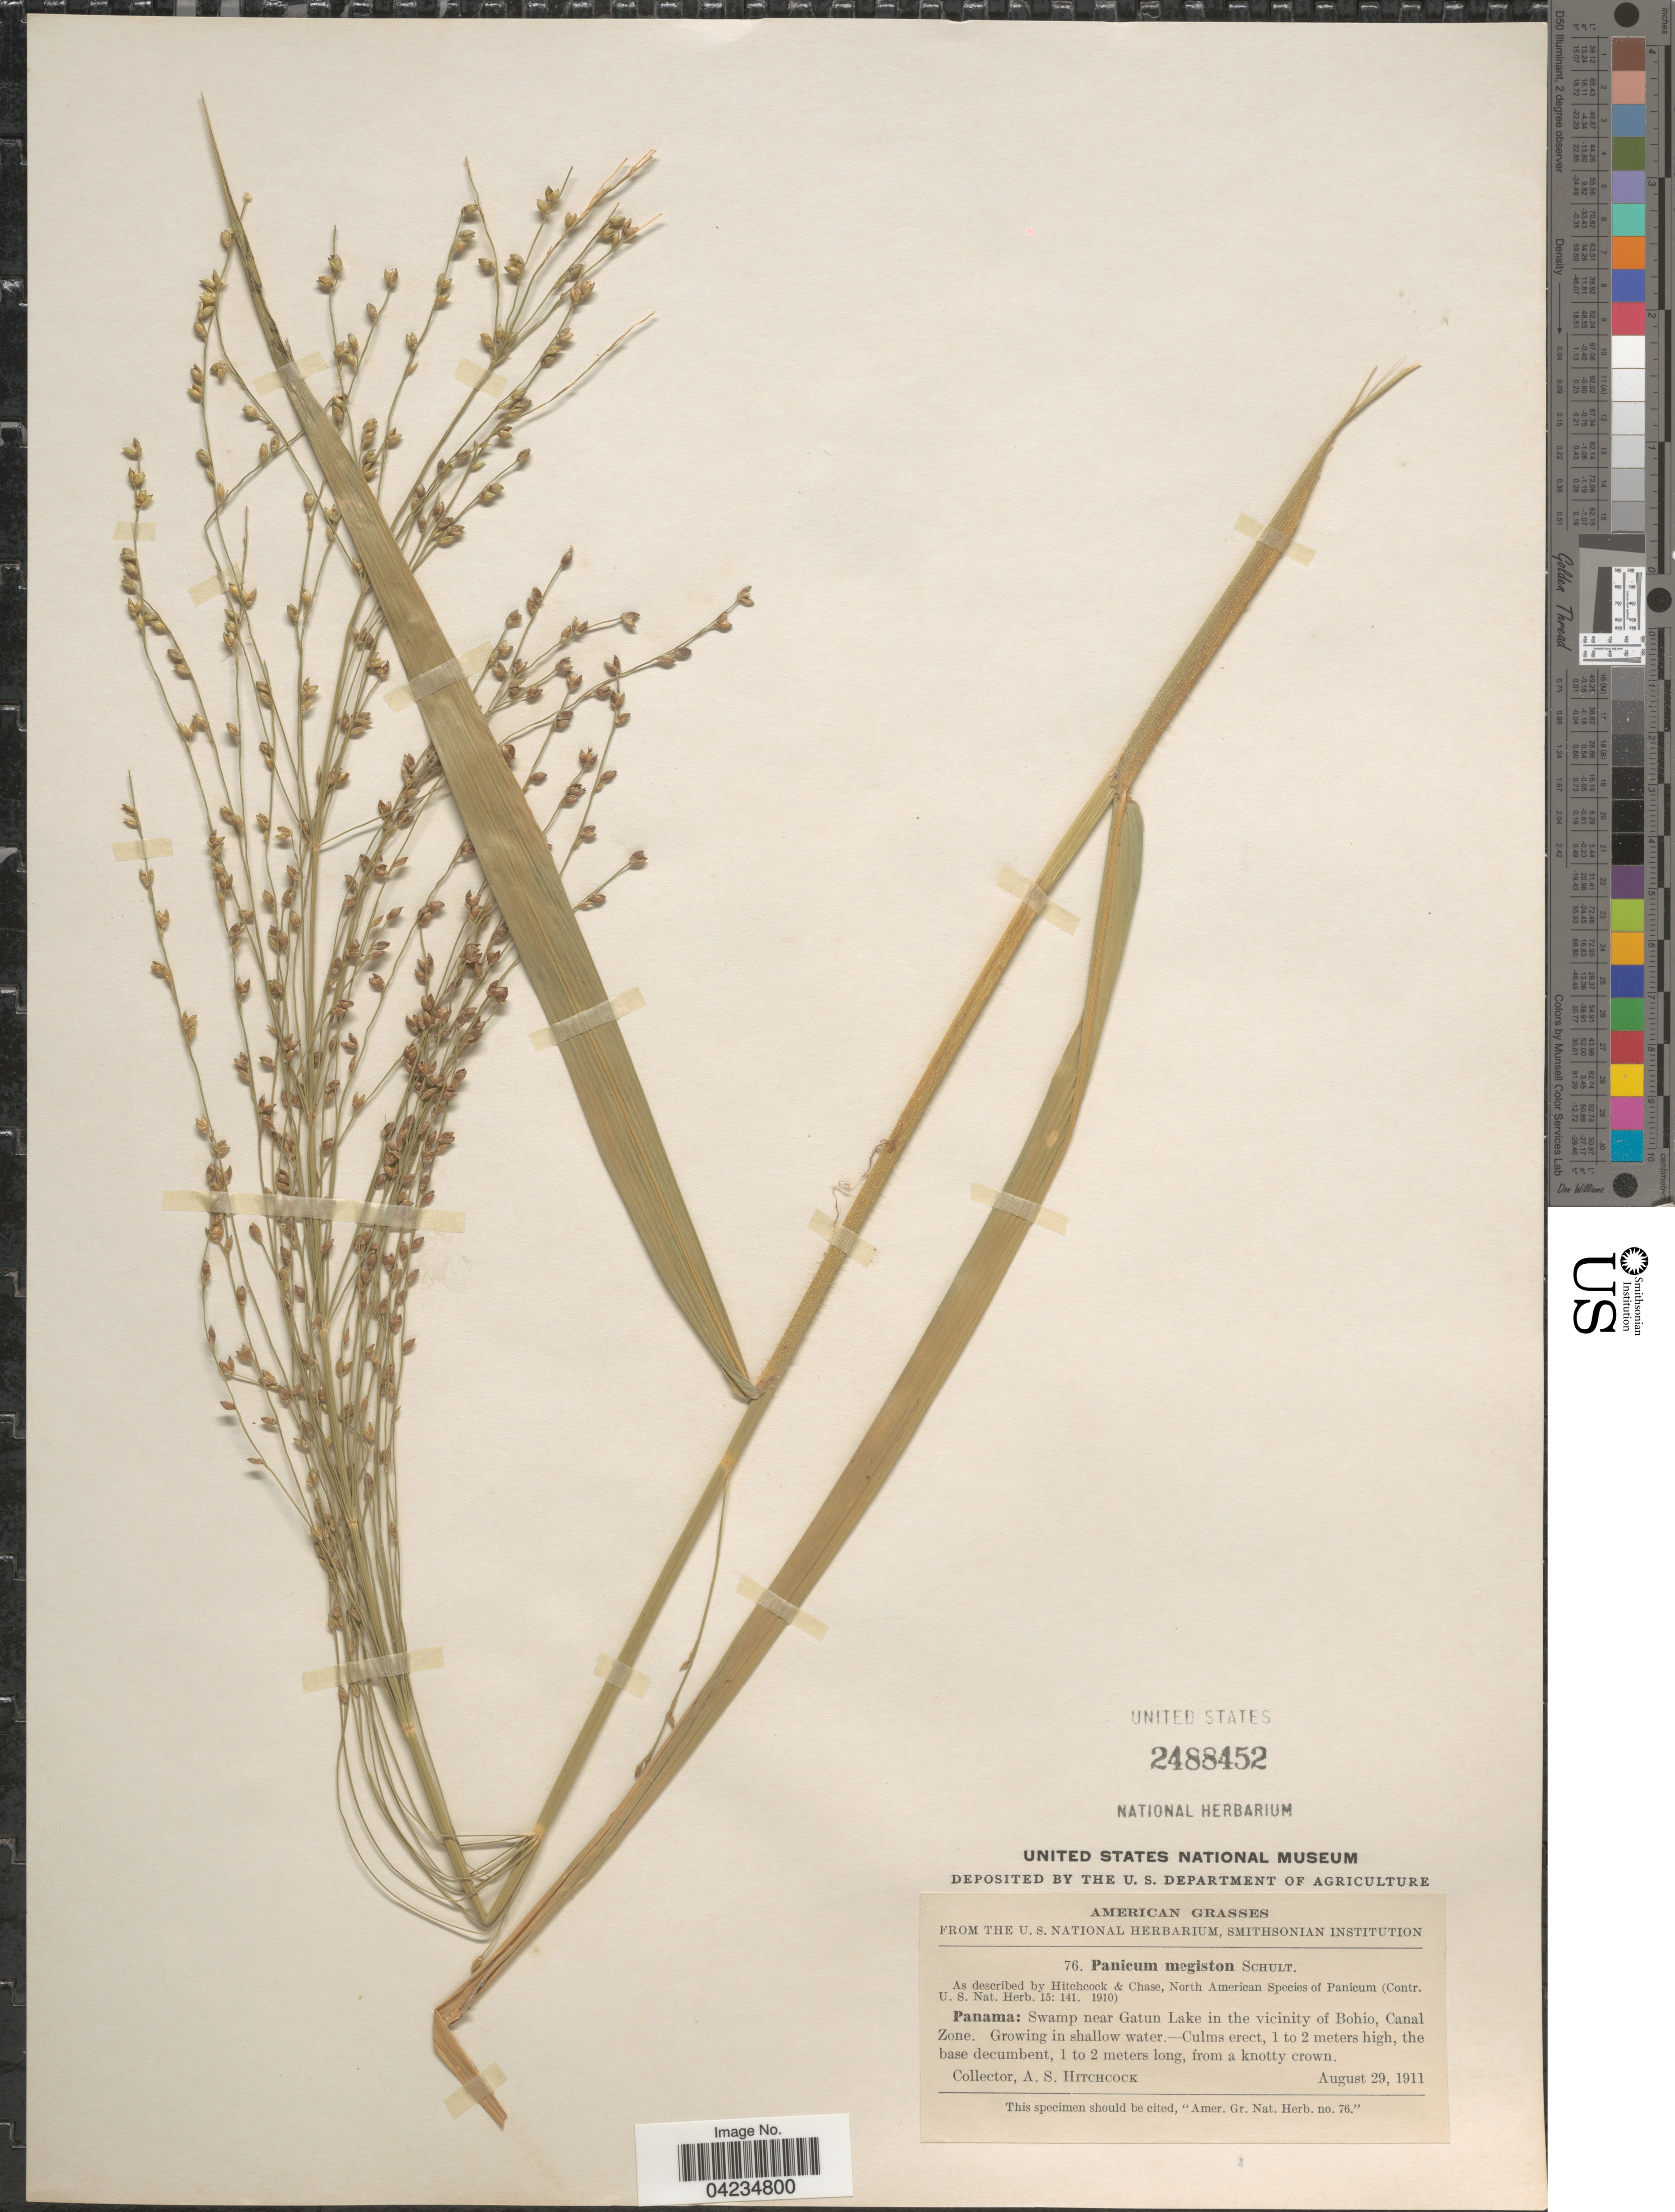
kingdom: Plantae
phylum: Tracheophyta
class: Liliopsida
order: Poales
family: Poaceae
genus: Stephostachys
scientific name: Stephostachys mertensii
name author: (Roth) Zuloaga & Marrone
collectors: A. S. Hitchcock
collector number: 76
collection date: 1911-08-29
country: Panama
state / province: Colón / Panamá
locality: Swamp near Gatun Lake in the vicinity of Bohio, Canal Zone.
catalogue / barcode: US 2488452